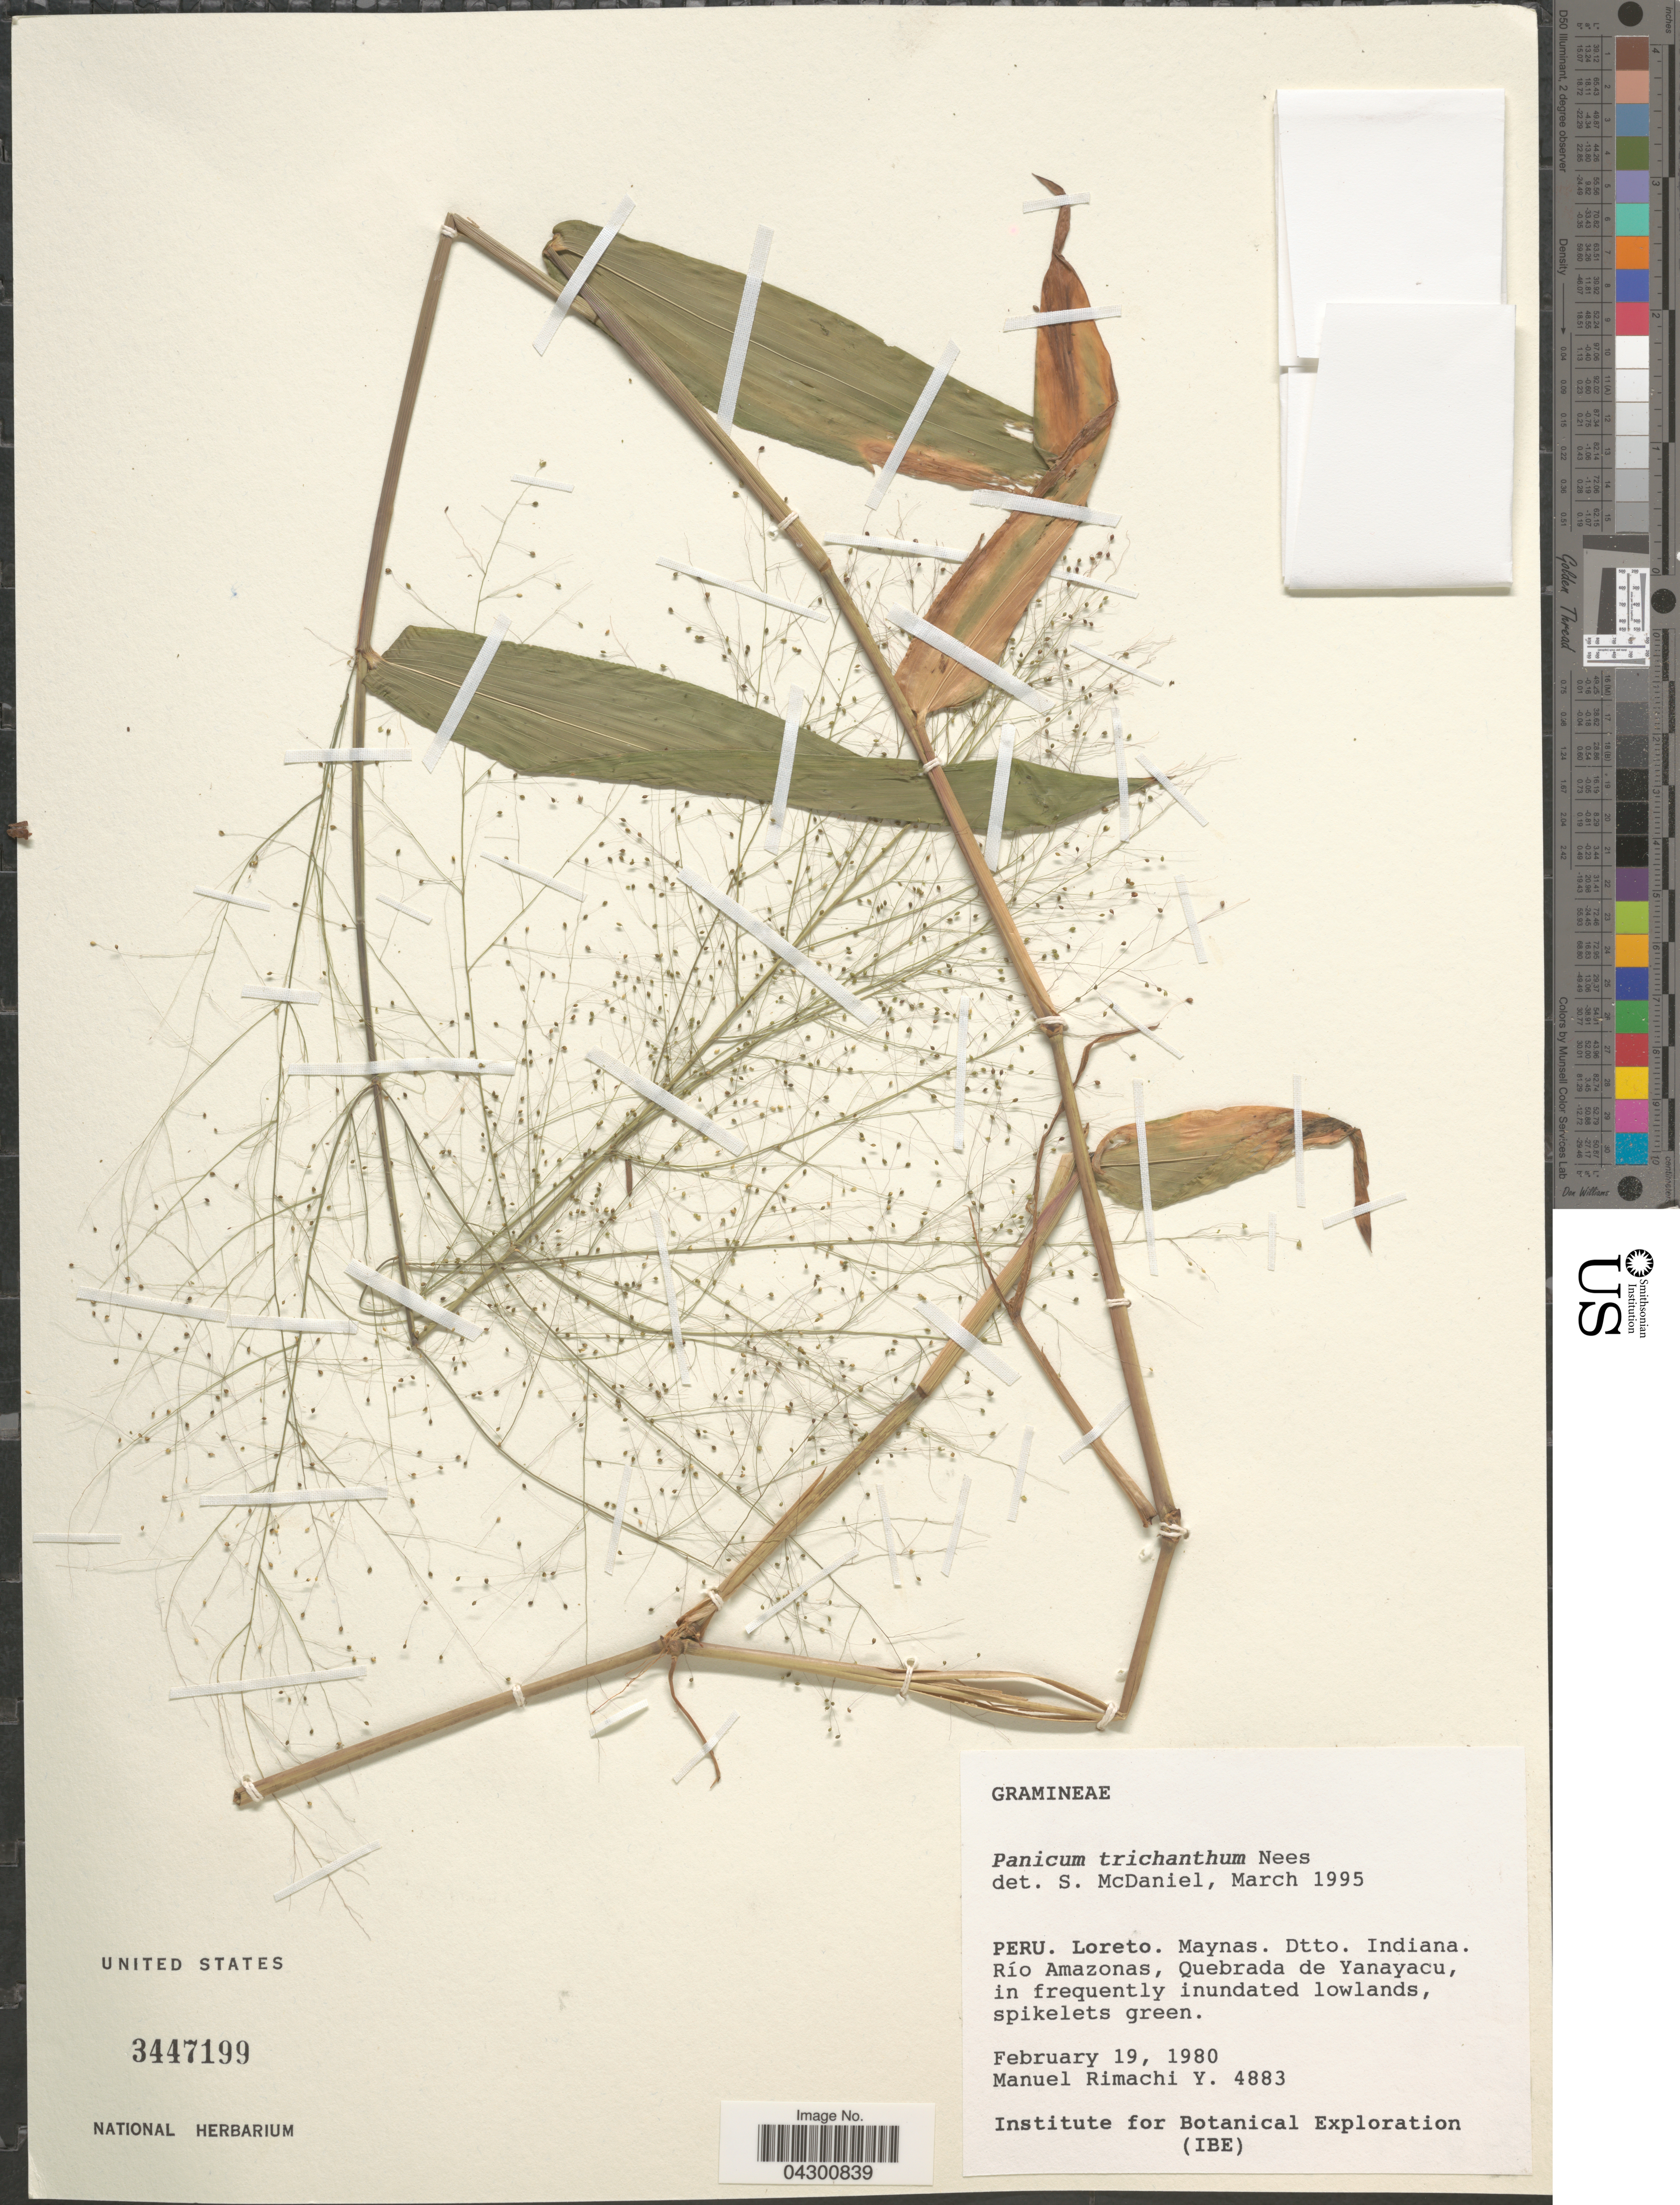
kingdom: Plantae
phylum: Tracheophyta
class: Liliopsida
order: Poales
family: Poaceae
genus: Panicum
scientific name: Panicum trichanthum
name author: Nees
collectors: M. Rimachi Y.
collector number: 4883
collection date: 1980-02-19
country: Peru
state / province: Loreto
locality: Maynas. Dtto. Indiana. Río Amazonas, Quebrada de Yanayacu, in frequently inundated lowlands. Institute for Botanical Exploration (IBE).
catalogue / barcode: US 3447199